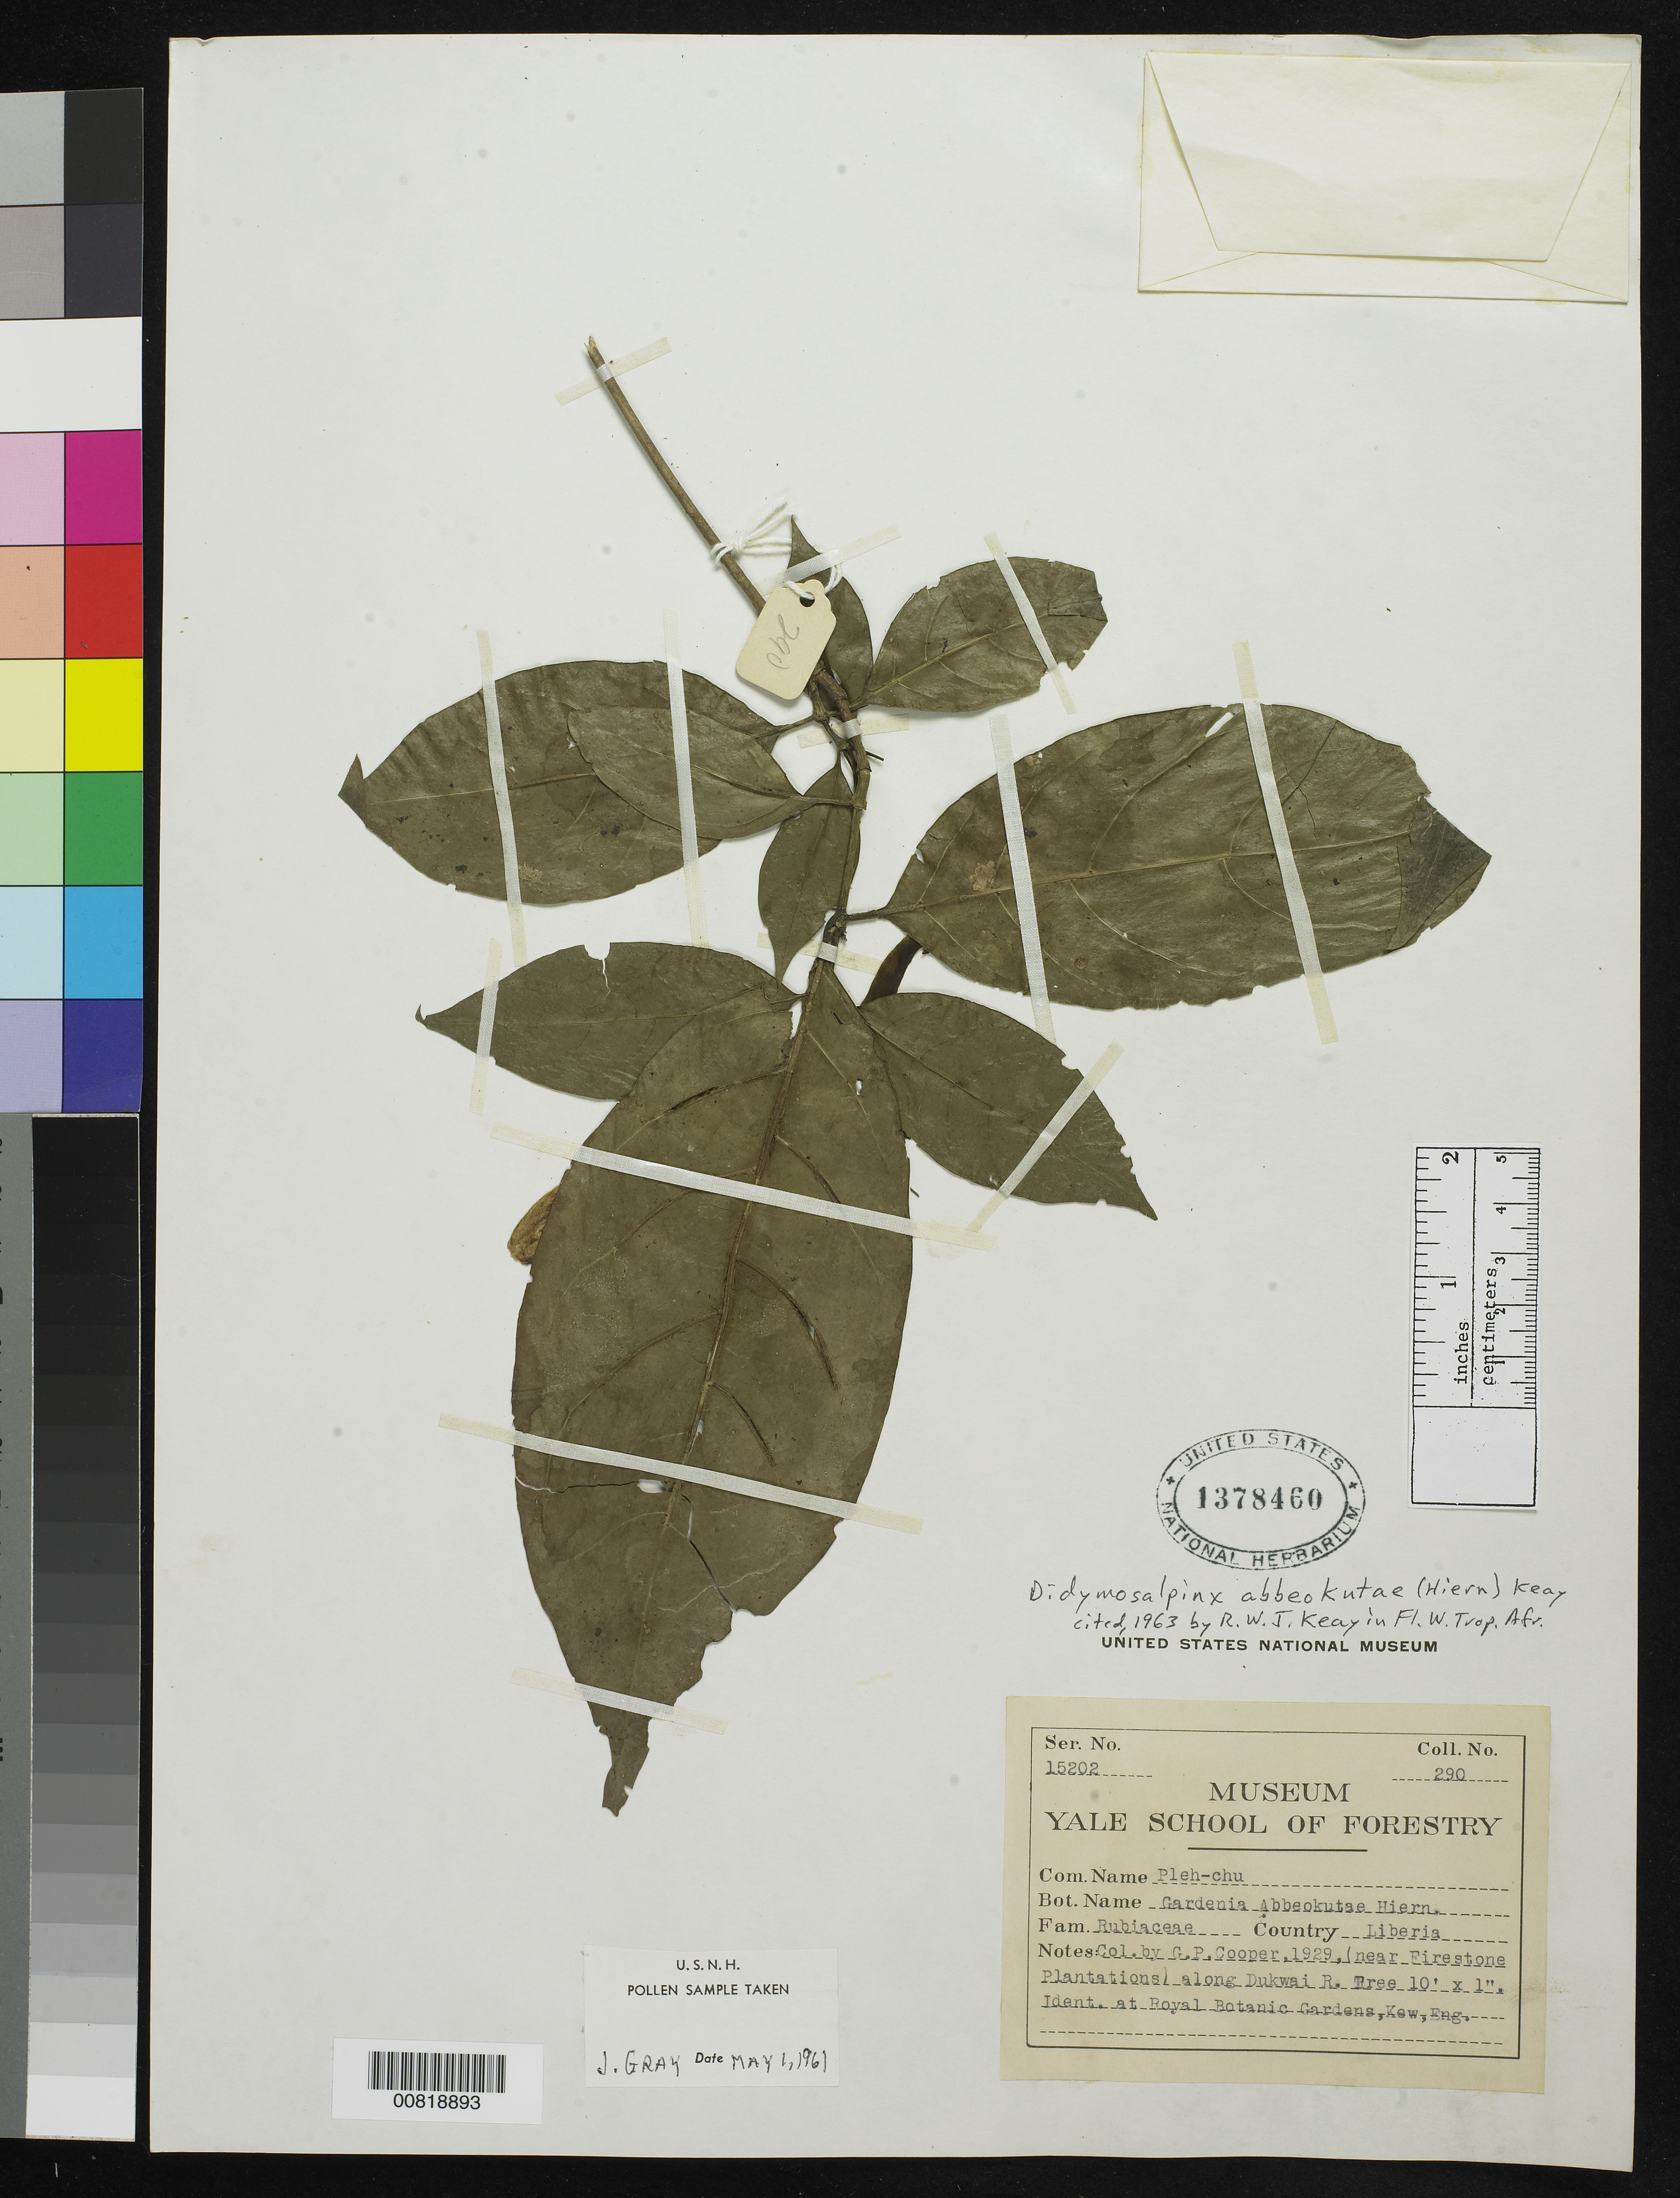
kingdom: Plantae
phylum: Tracheophyta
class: Magnoliopsida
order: Gentianales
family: Rubiaceae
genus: Didymosalpinx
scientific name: Didymosalpinx abbeokutae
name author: (Hiern) Keay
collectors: G. Cooper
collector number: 290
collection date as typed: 1929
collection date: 1929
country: Liberia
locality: (near Firestone Plantations) along Dukwai River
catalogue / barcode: US 1378460